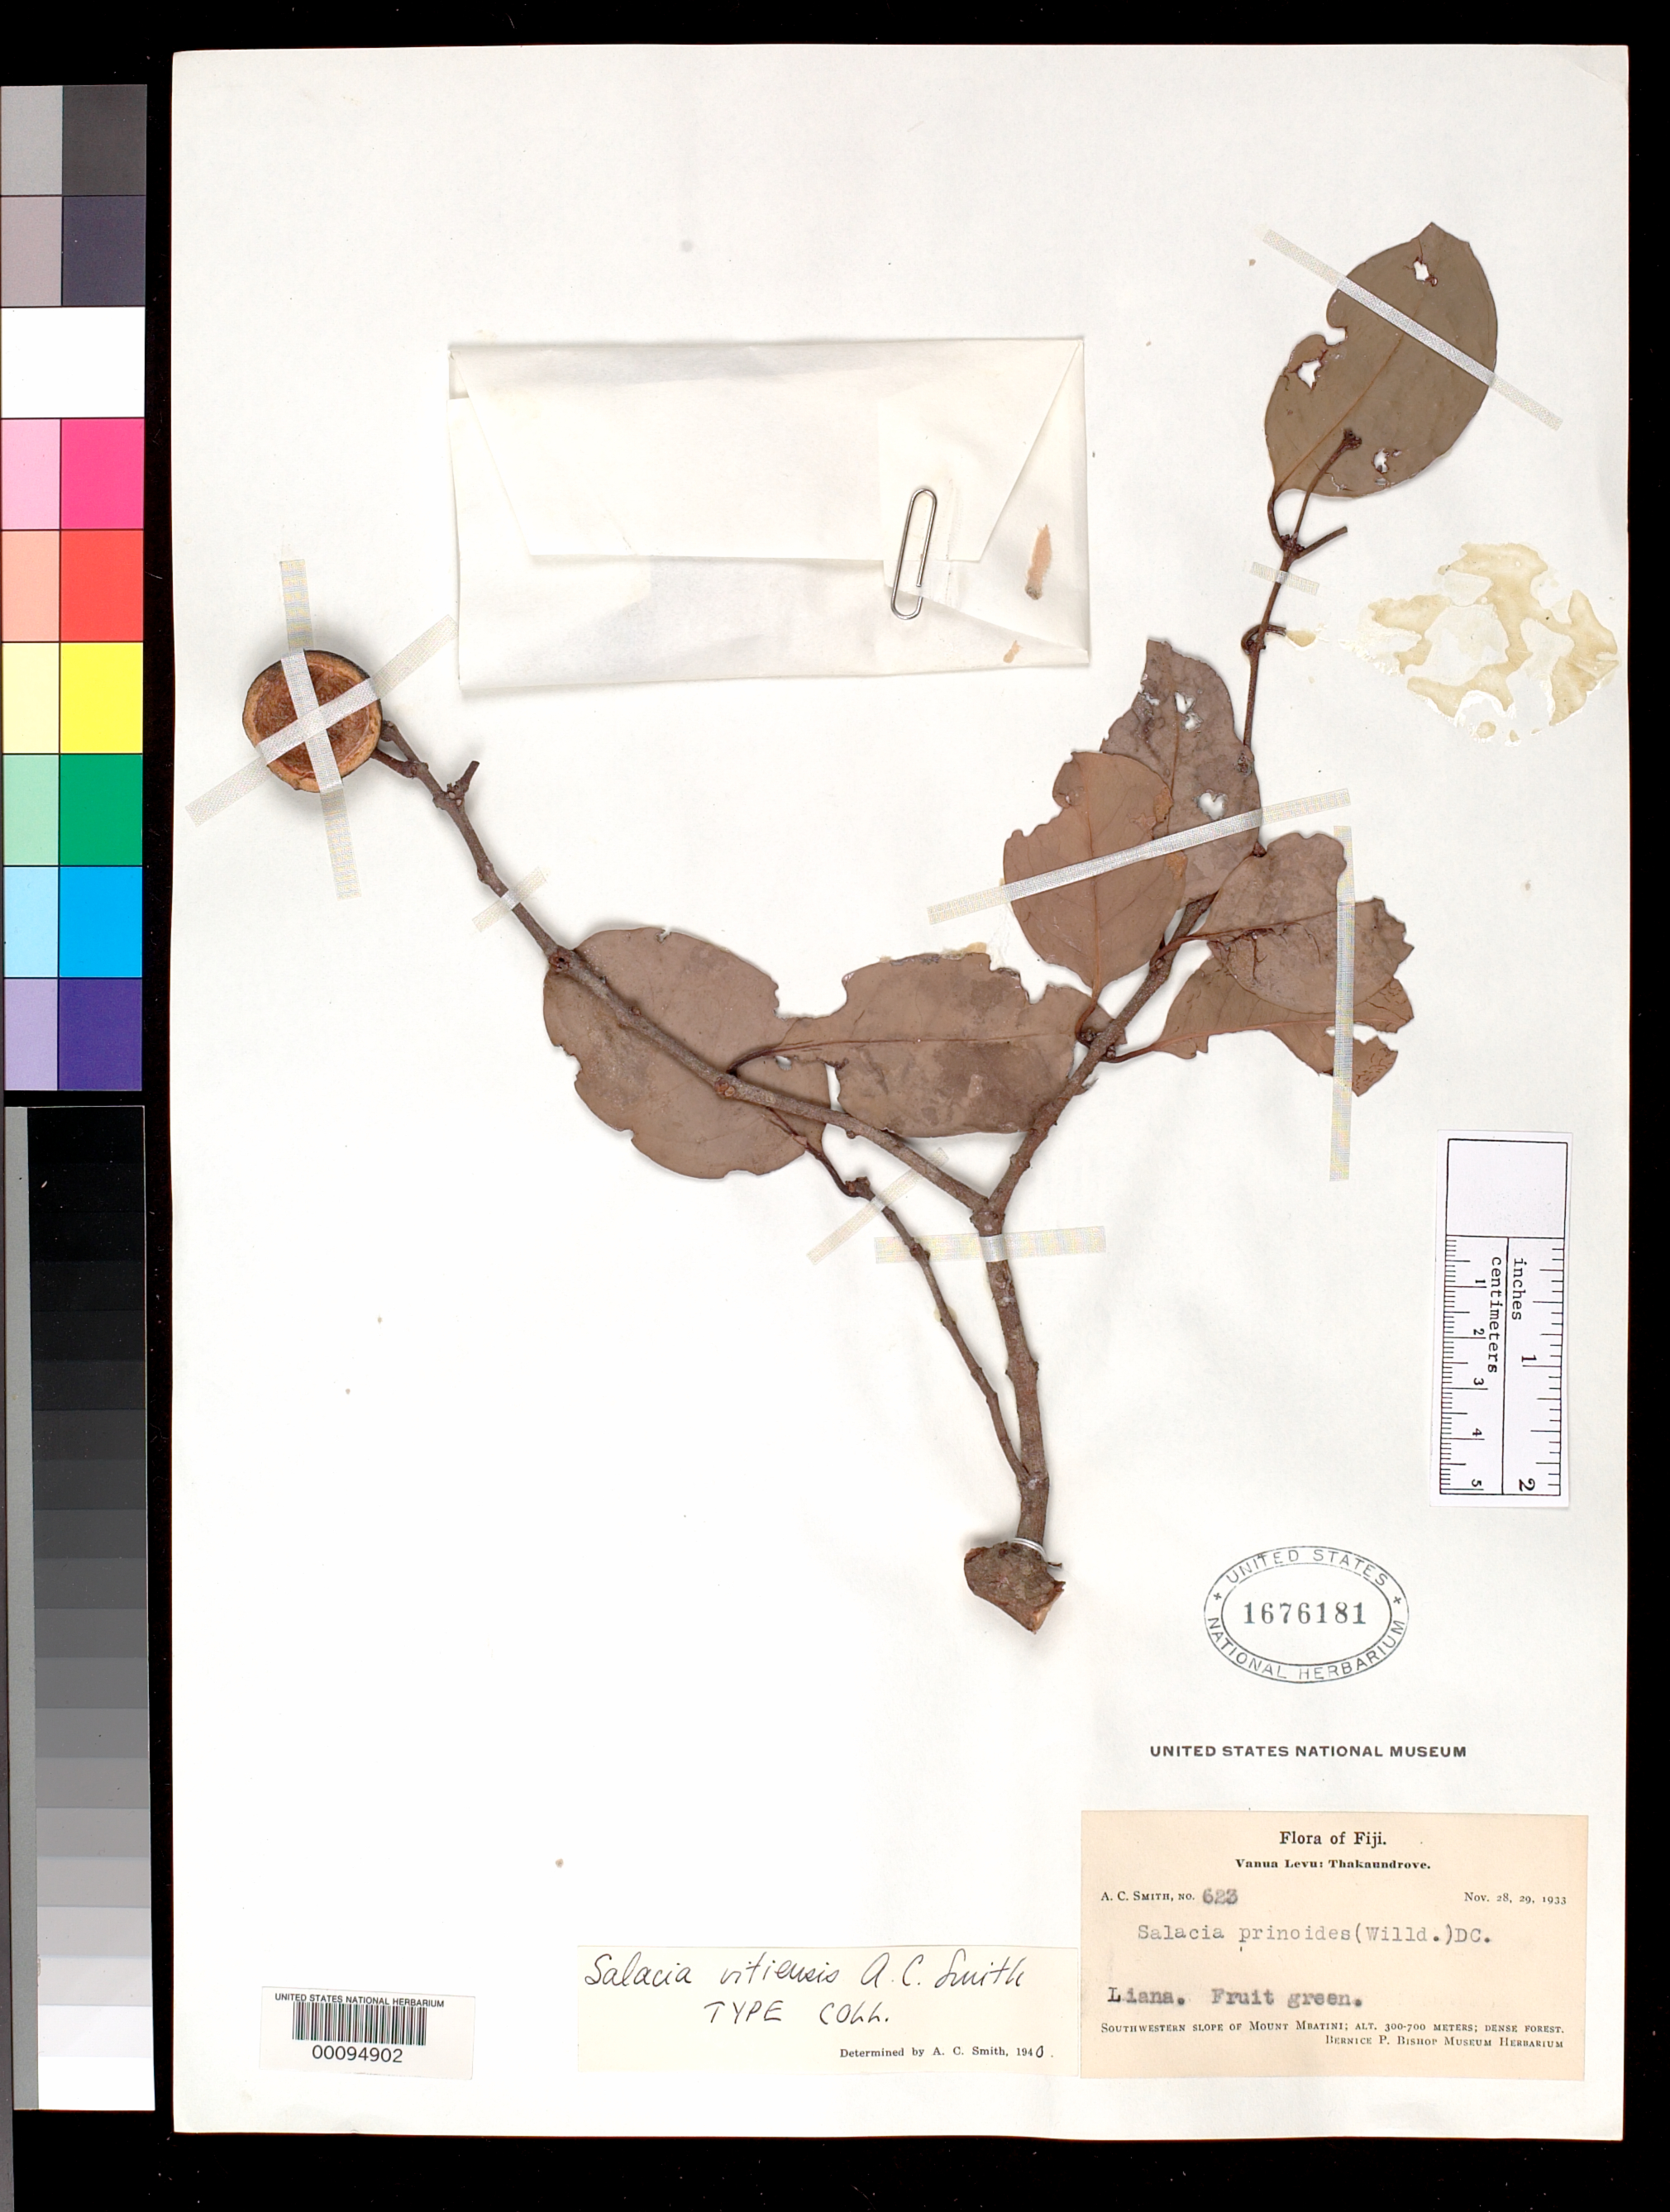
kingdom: Plantae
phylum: Tracheophyta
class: Magnoliopsida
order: Celastrales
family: Celastraceae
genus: Salacia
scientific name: Salacia vitiensis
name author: A.C. Sm.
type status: Isotype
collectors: A. C. Smith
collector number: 623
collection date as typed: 28 Nov 1933 to 29 Nov 1933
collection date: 1933-11-28/1933-11-29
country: Fiji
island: Vanua Levu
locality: Thakaundrove, southwestern slope of Mt. Mbatini. [Vanua Levu Group]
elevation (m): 300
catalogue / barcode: US 1676181